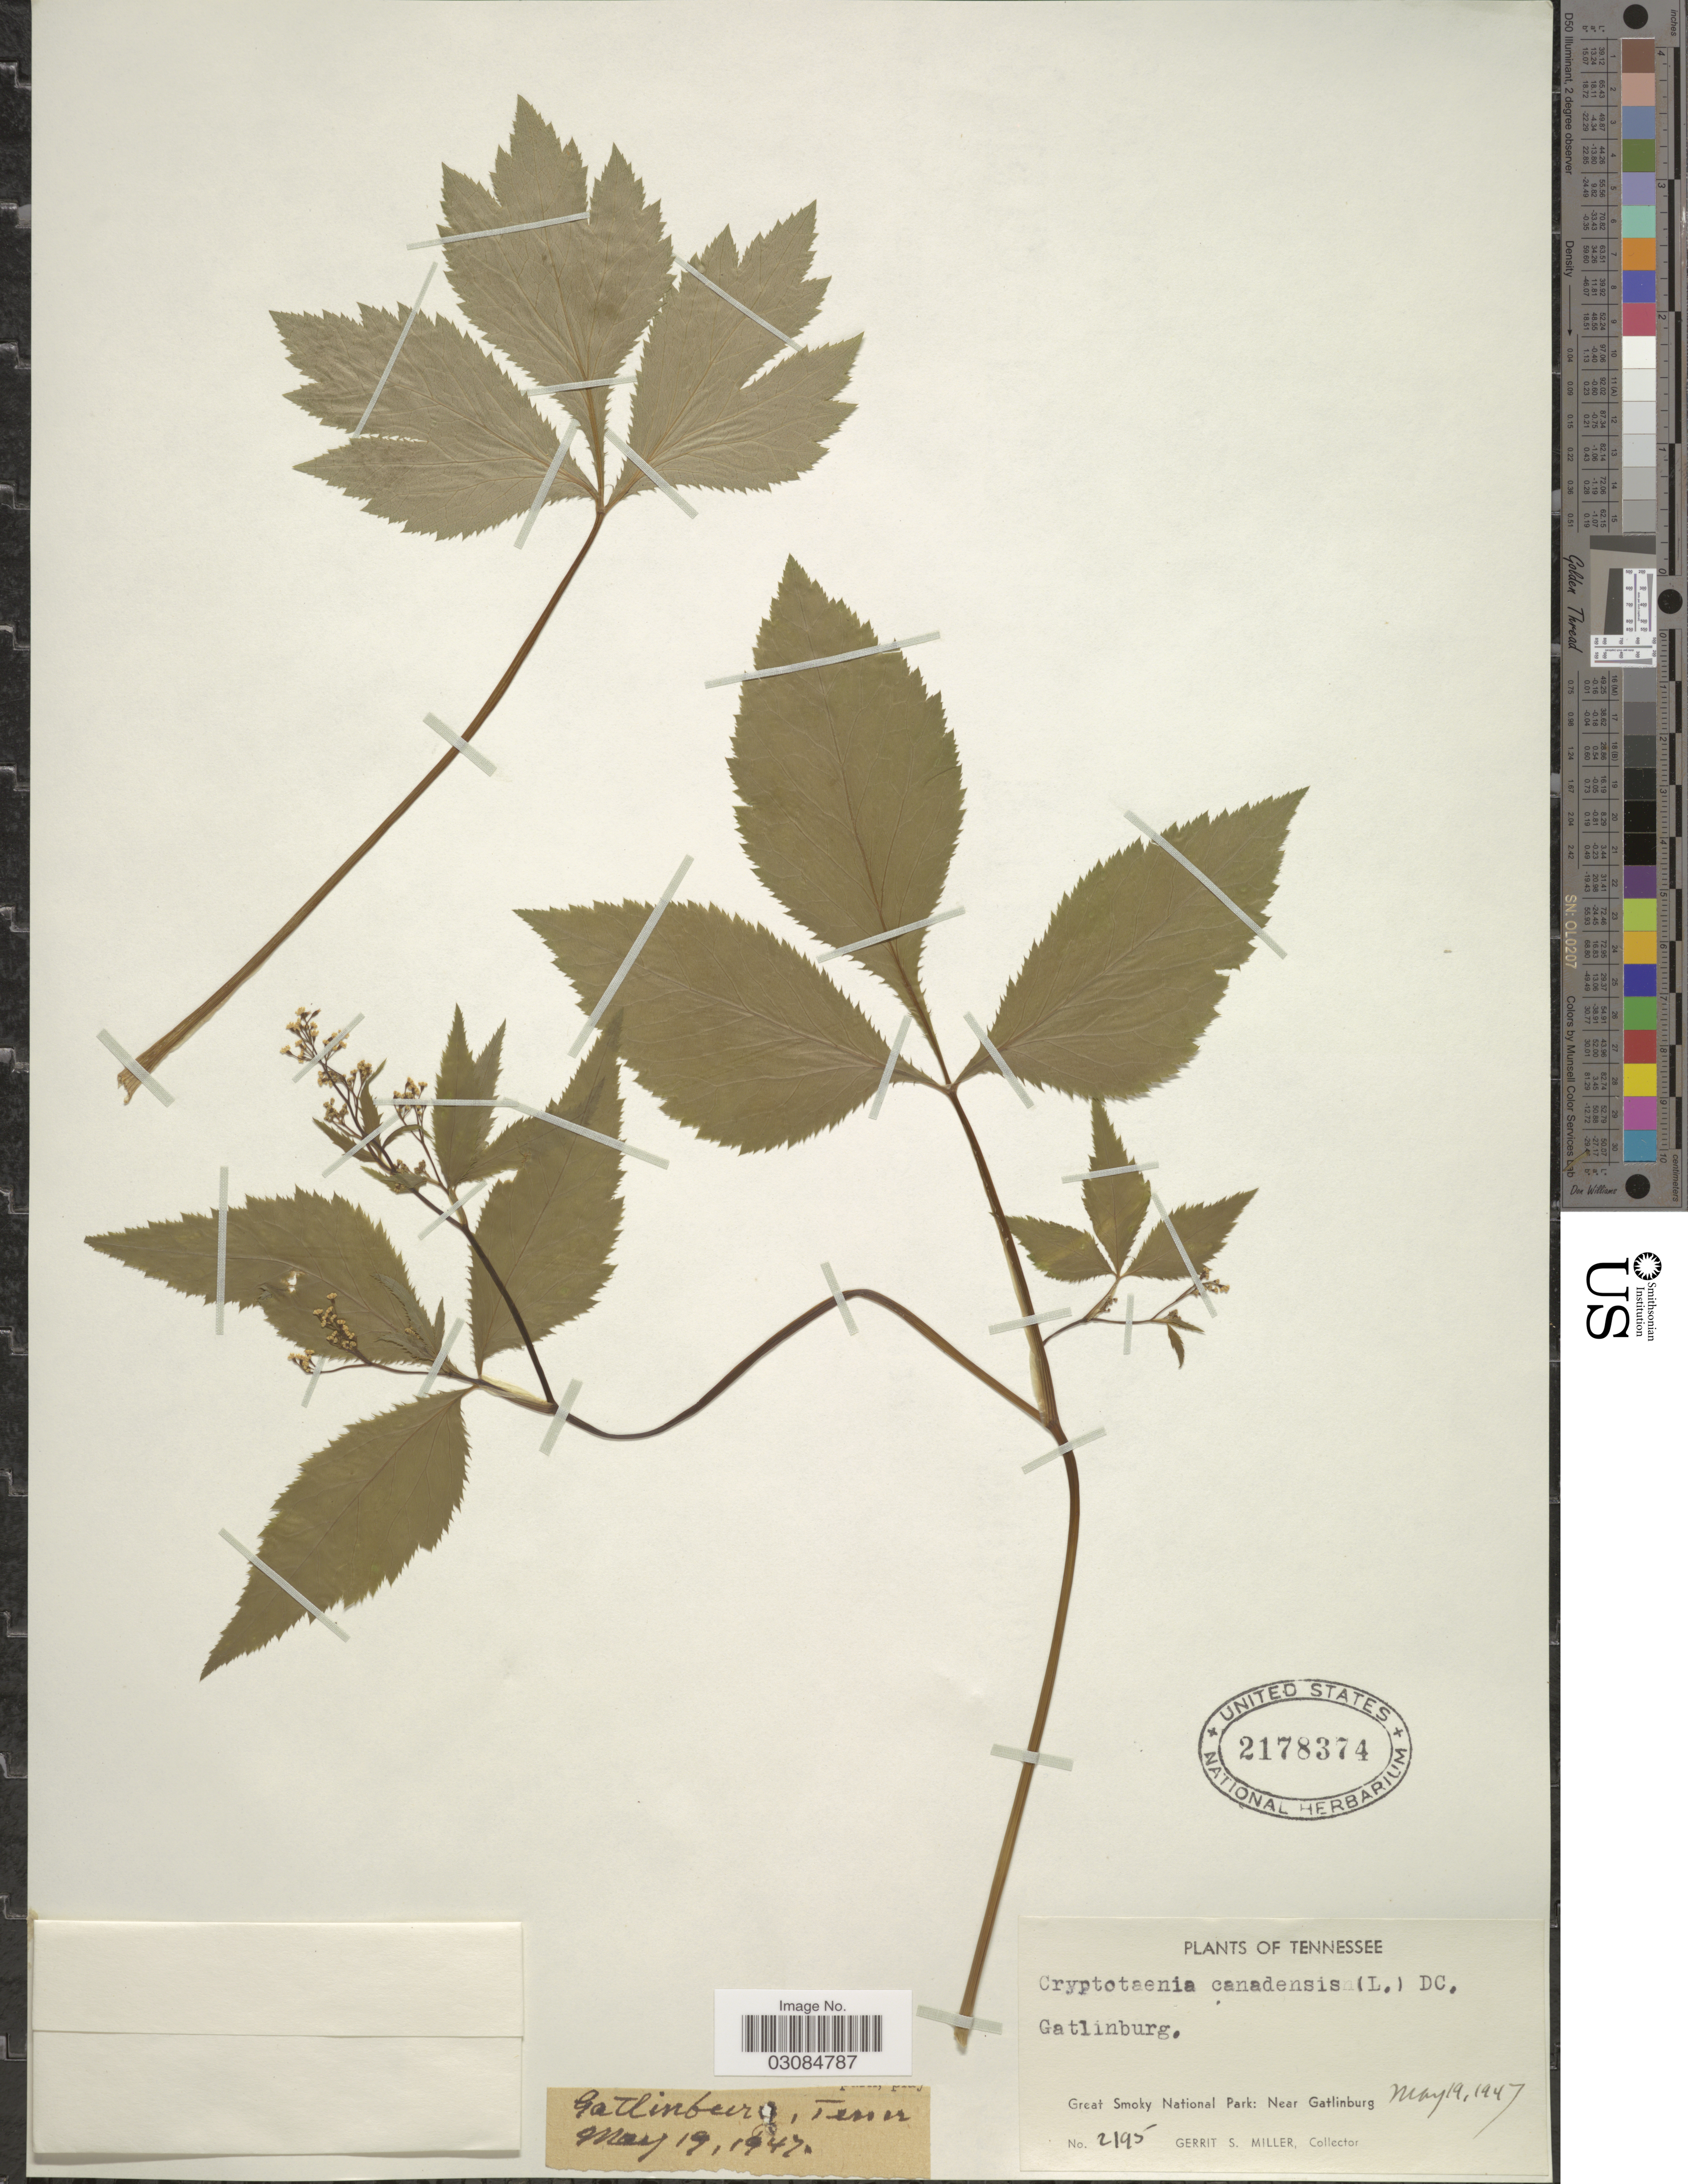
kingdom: Plantae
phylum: Tracheophyta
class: Magnoliopsida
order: Apiales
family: Apiaceae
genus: Cryptotaenia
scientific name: Cryptotaenia canadensis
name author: (L.) DC.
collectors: G. S. Miller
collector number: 2195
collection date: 1947-05-19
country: United States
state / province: Tennessee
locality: Gatlinburg. Great Smoky National Park: Near Gatlinburg.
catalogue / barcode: US 2178374